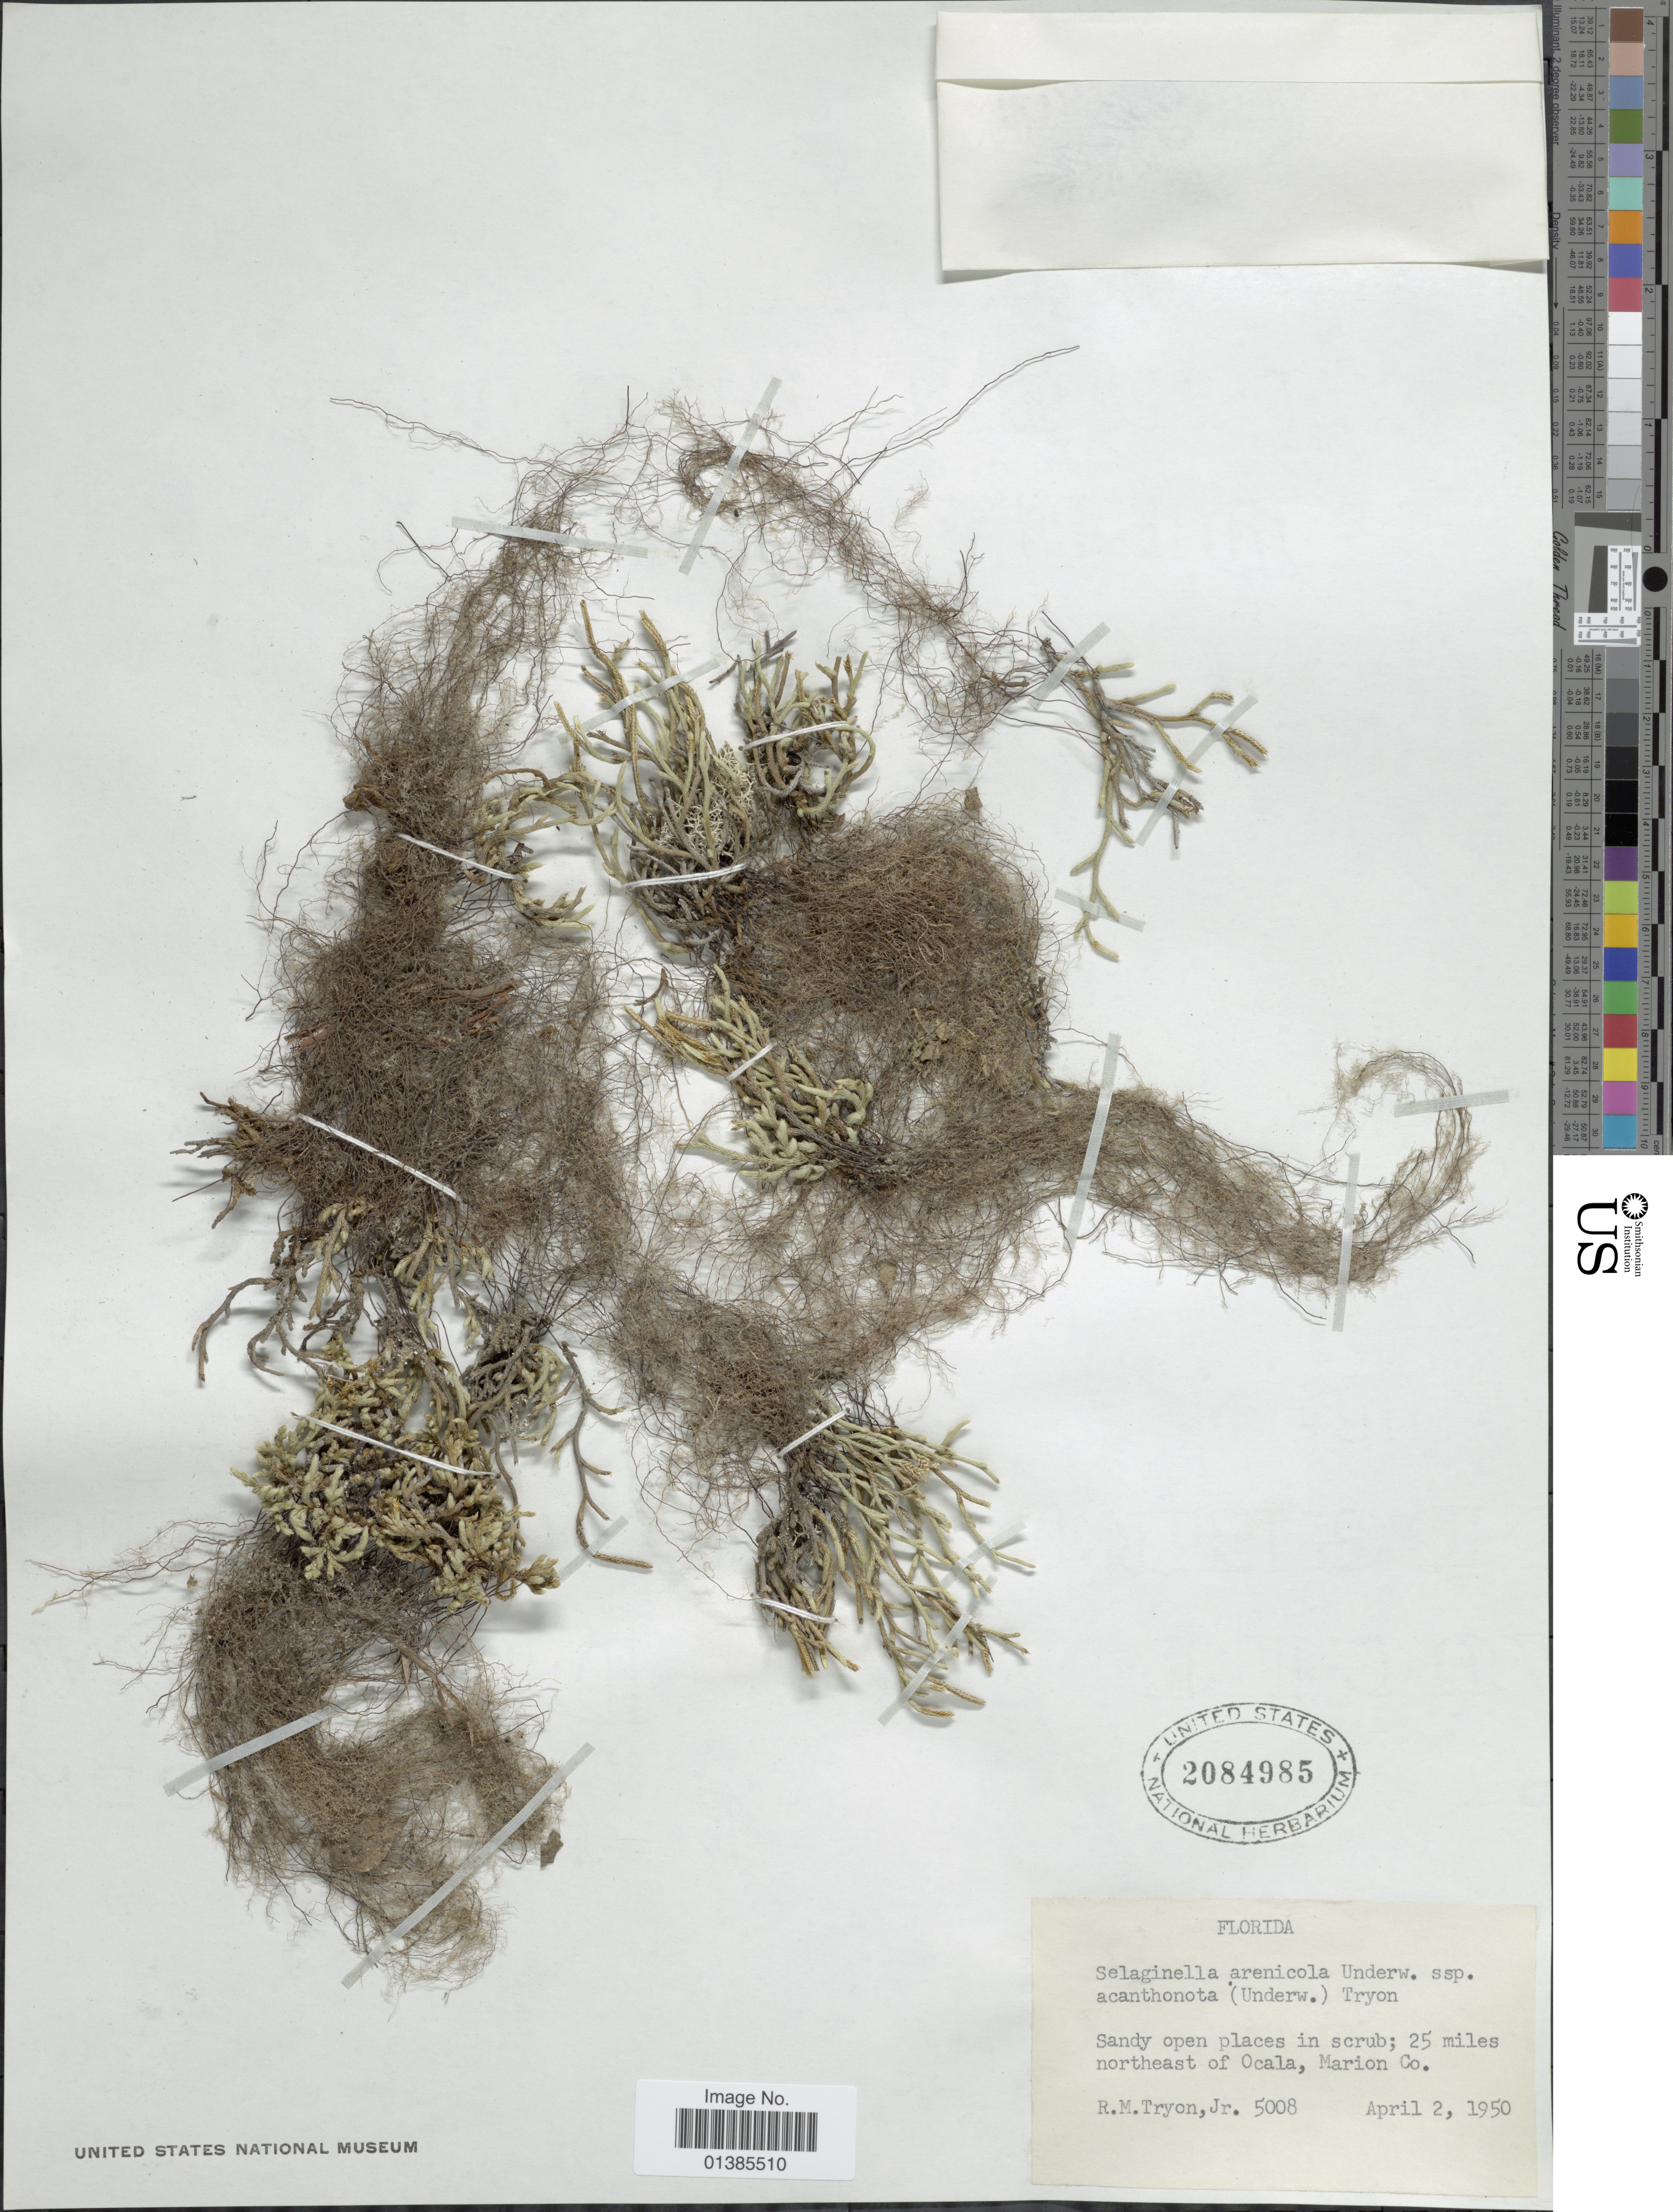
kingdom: Plantae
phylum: Tracheophyta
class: Lycopodiopsida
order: Selaginellales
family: Selaginellaceae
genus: Selaginella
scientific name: Selaginella arenicola subsp. acanthonota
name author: (Underw.) R.M. Tryon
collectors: R. M. Tryon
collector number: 5008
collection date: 1950-04-02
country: United States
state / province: Florida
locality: Sandy open places in scrub; 25 miles northeast of Ocala, Marion Co.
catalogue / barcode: US 2084985